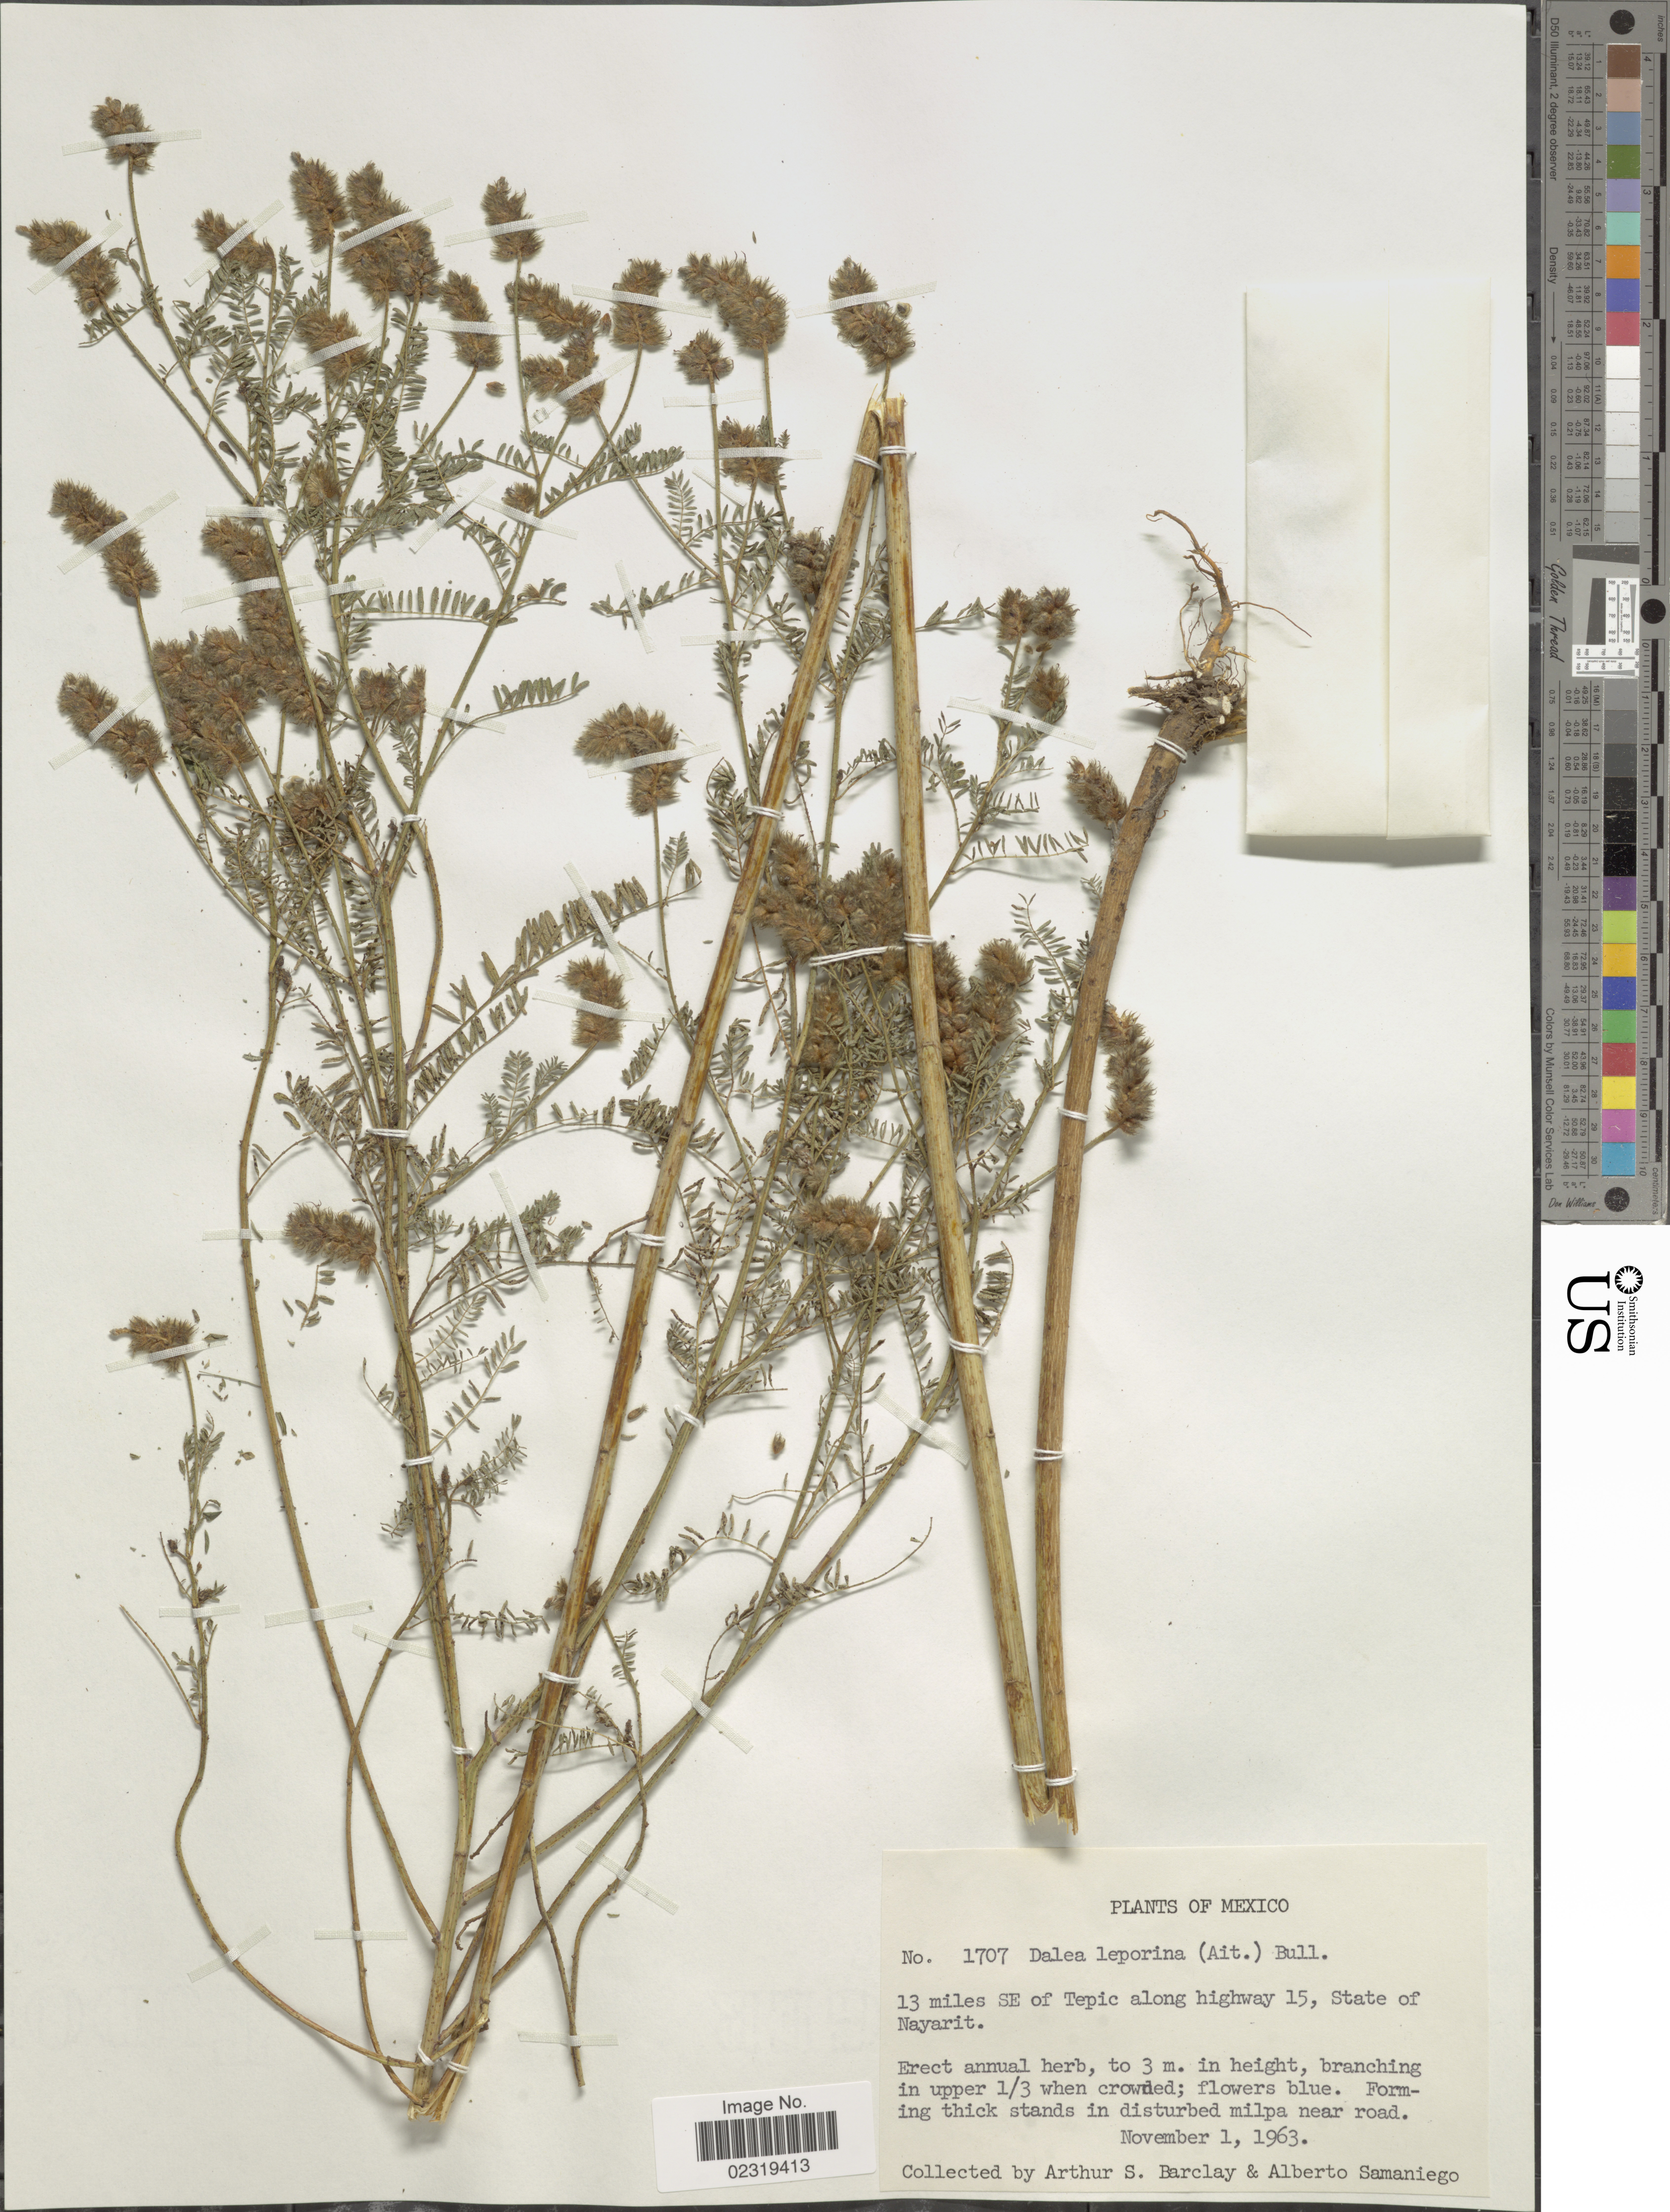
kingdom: Plantae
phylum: Tracheophyta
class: Magnoliopsida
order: Fabales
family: Fabaceae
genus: Dalea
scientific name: Dalea leporina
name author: (Aiton) Bullock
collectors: A. S. Barclay & A. Samaniego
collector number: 1707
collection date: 1963-11-01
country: Mexico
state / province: Nayarit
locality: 13 miles SE of Tepic along highway 15